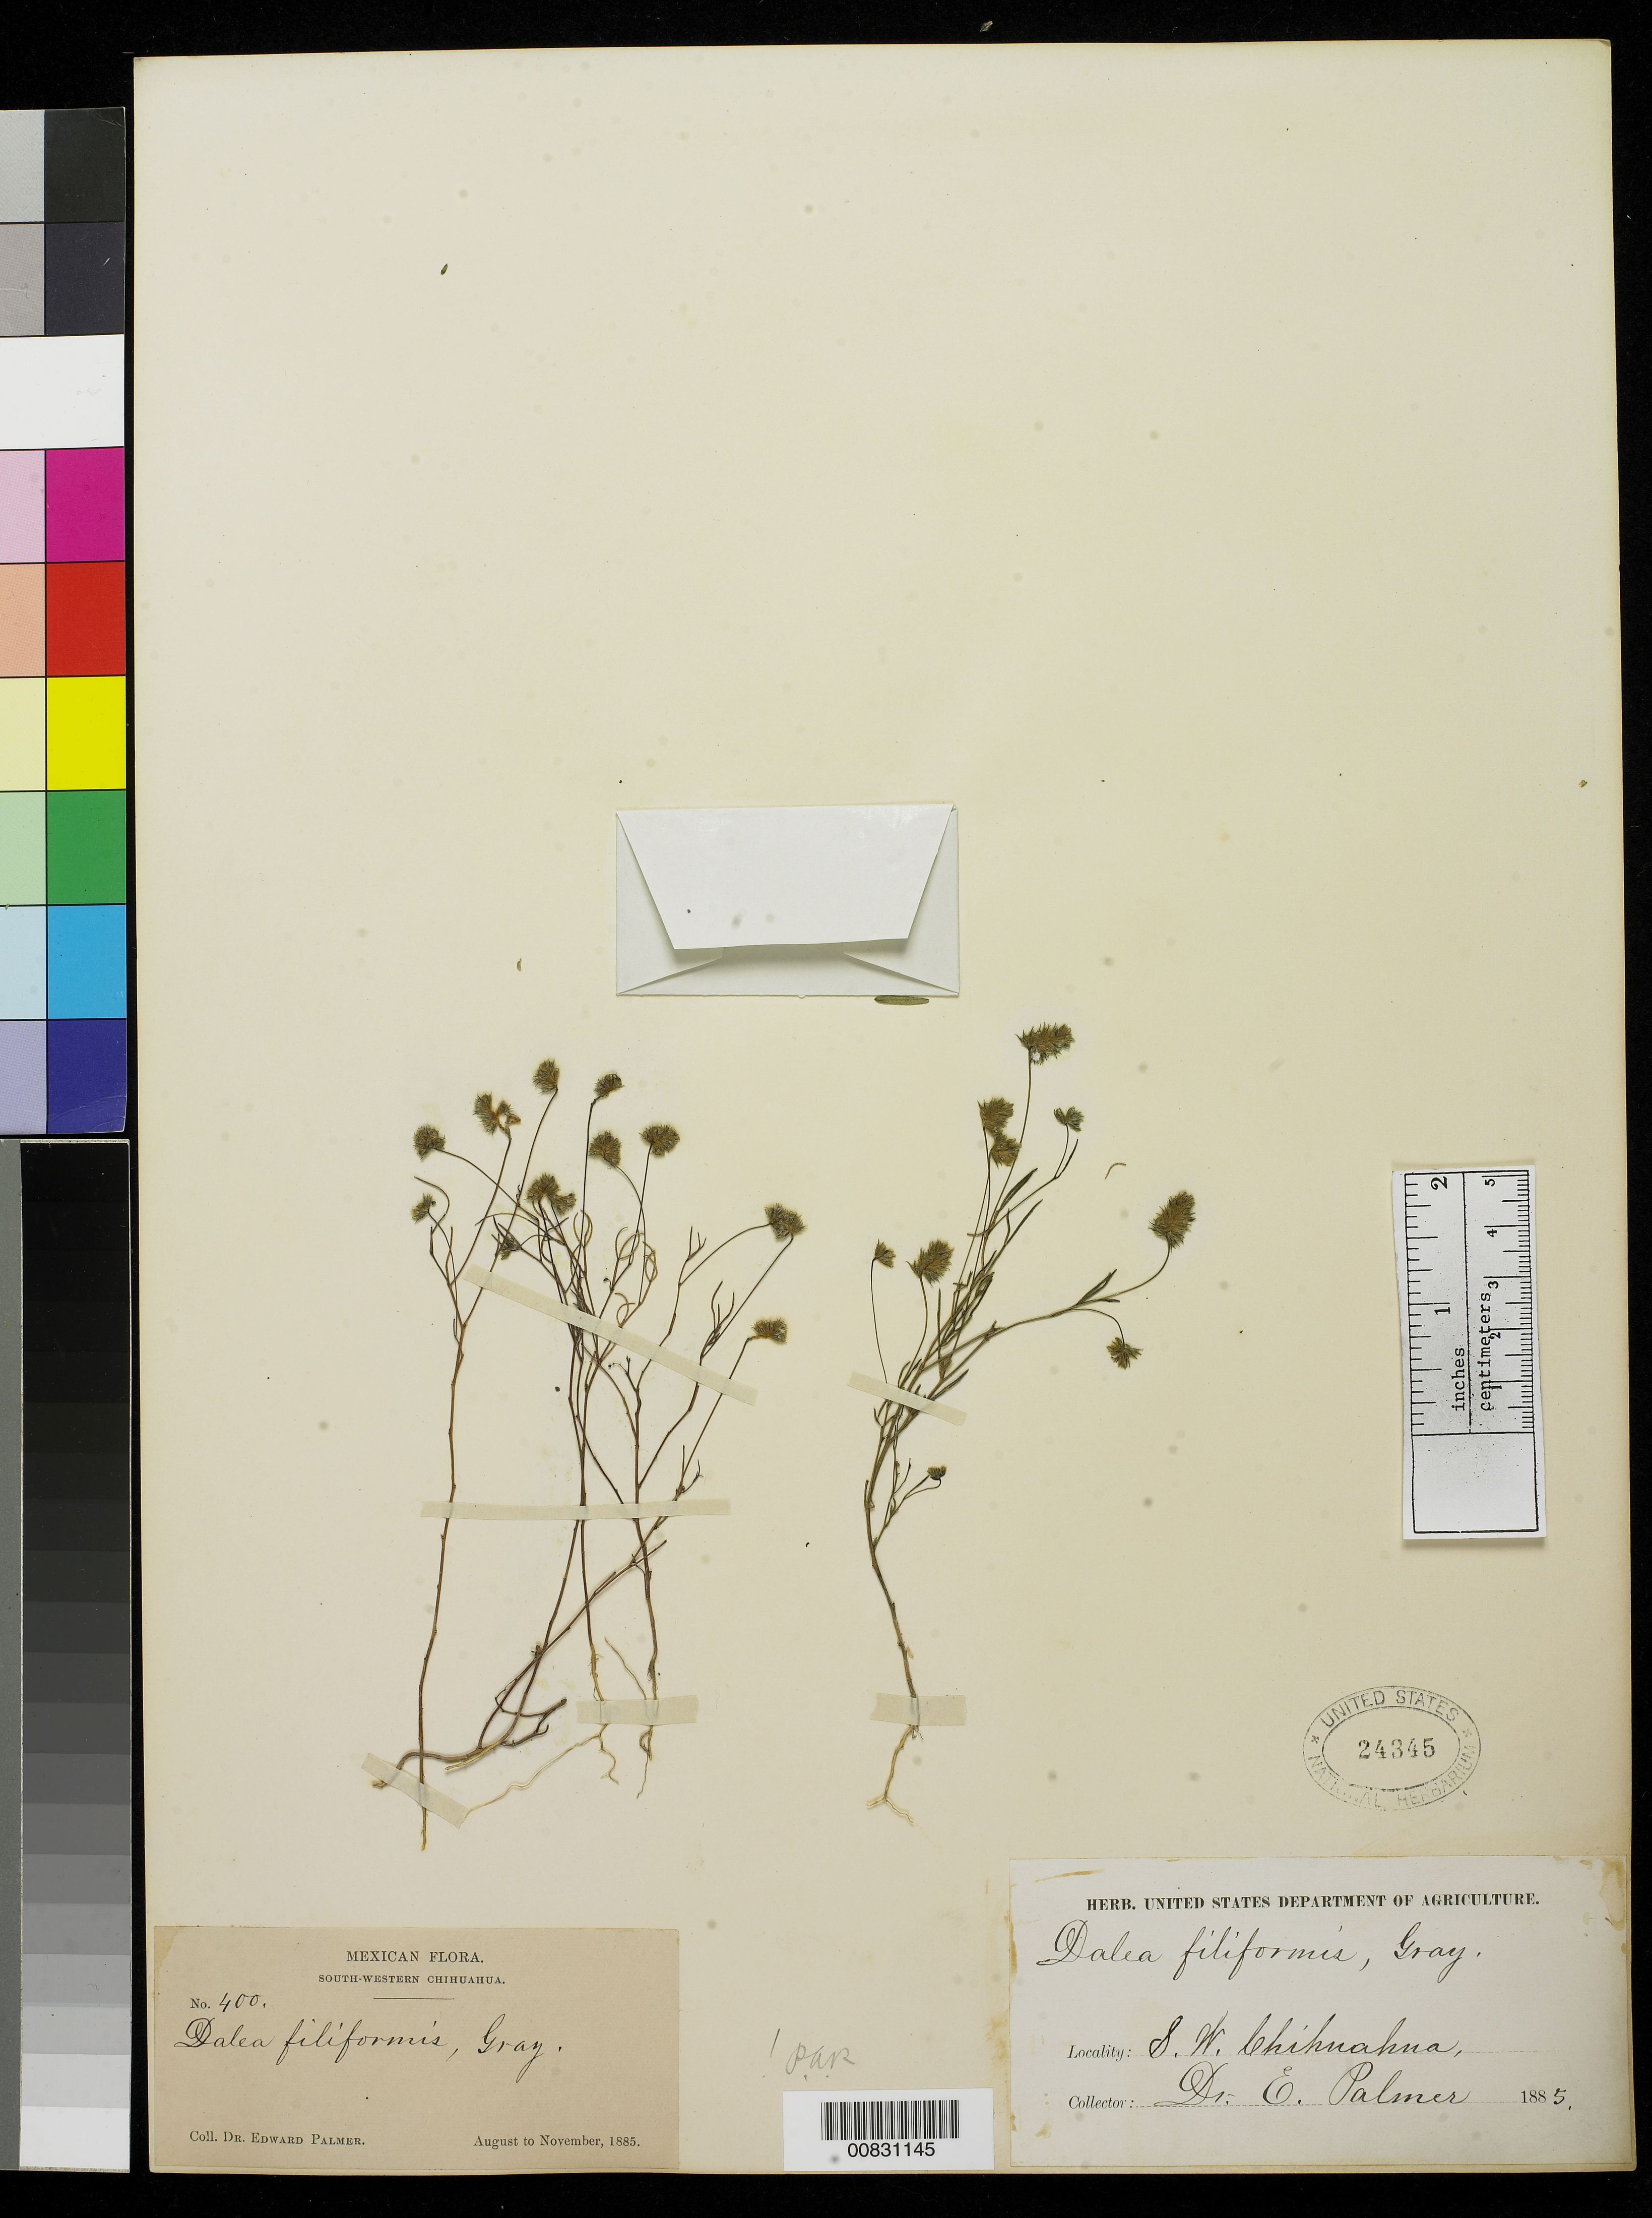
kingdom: Plantae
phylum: Tracheophyta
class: Magnoliopsida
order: Fabales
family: Fabaceae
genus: Dalea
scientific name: Dalea filiformis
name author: A. Gray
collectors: E. Palmer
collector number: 400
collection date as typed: Aug 1885 to -- Nov 1885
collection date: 1885-08/1885-11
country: Mexico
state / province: Chihuahua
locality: South-Western Chihuahua.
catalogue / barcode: US 24345